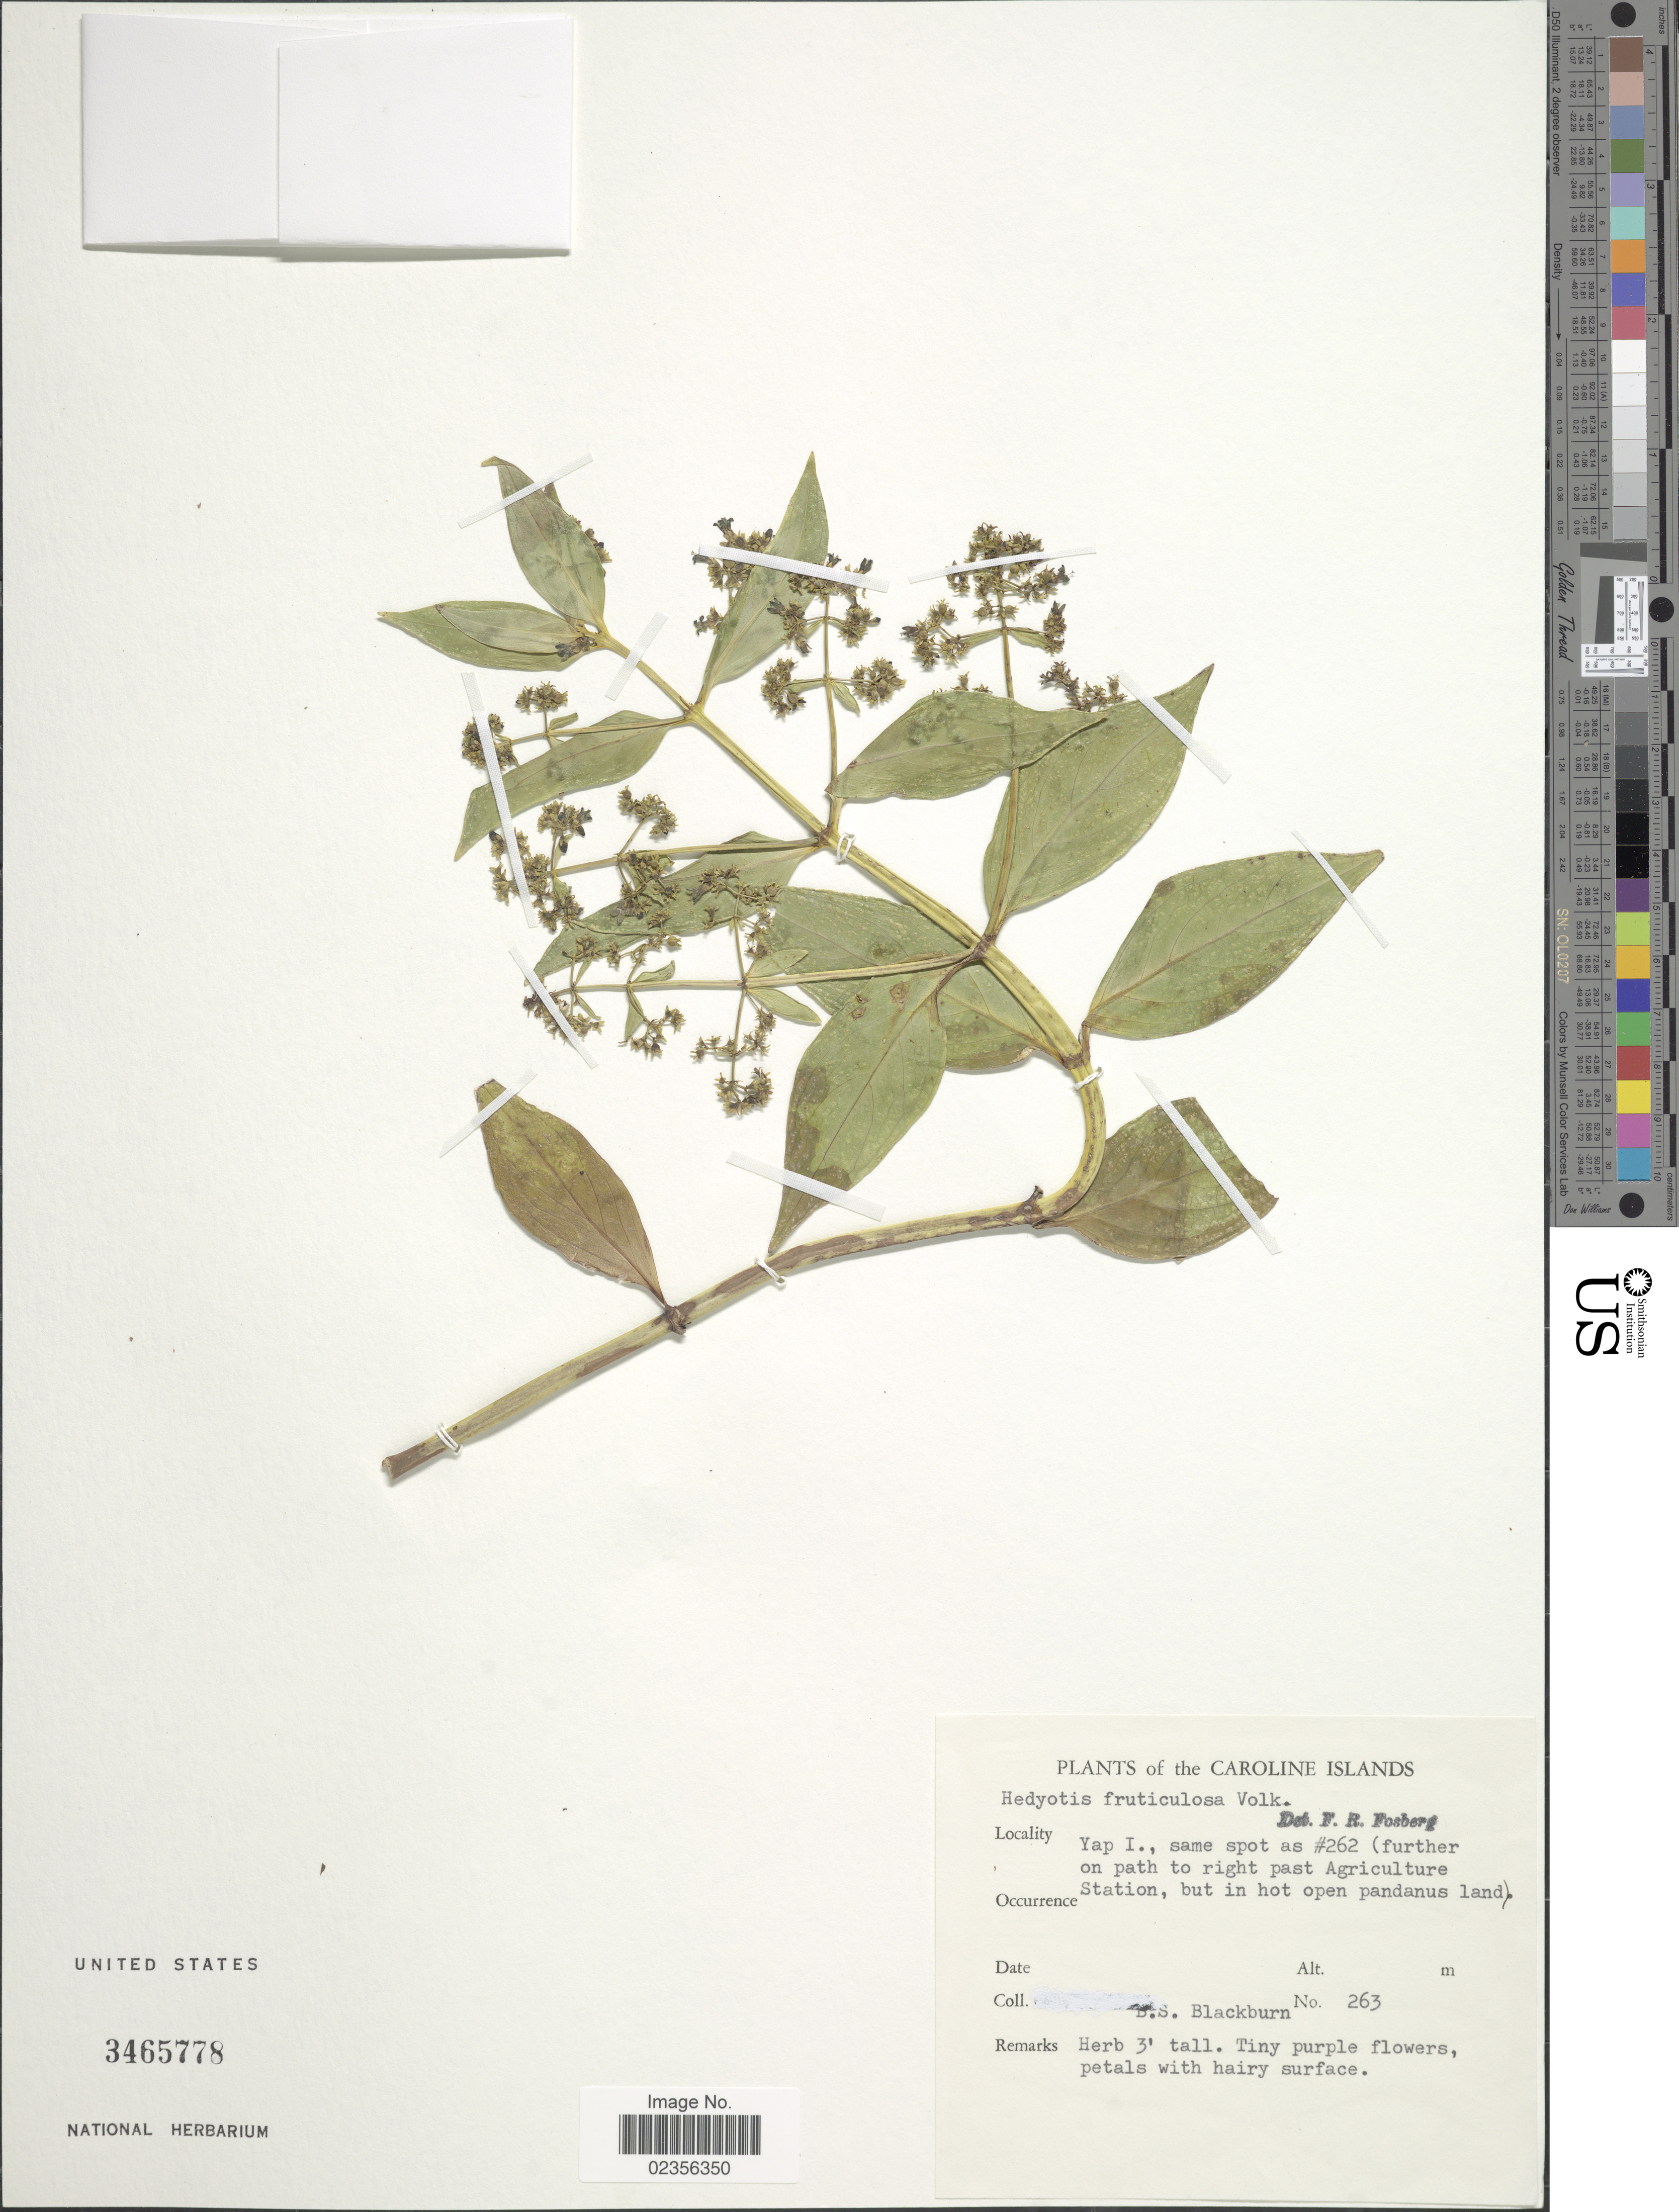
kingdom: Plantae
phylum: Tracheophyta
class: Magnoliopsida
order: Gentianales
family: Rubiaceae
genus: Hedyotis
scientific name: Hedyotis fruticulosa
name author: Volk.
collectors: B. S. Blackburn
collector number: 263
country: Micronesia, Federated States of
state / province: Yap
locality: The Caroline Islands Yap I., same spot as #262 (further on path to right past Agriculture Station, but in hot open pandanus land)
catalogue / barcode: US 3465778